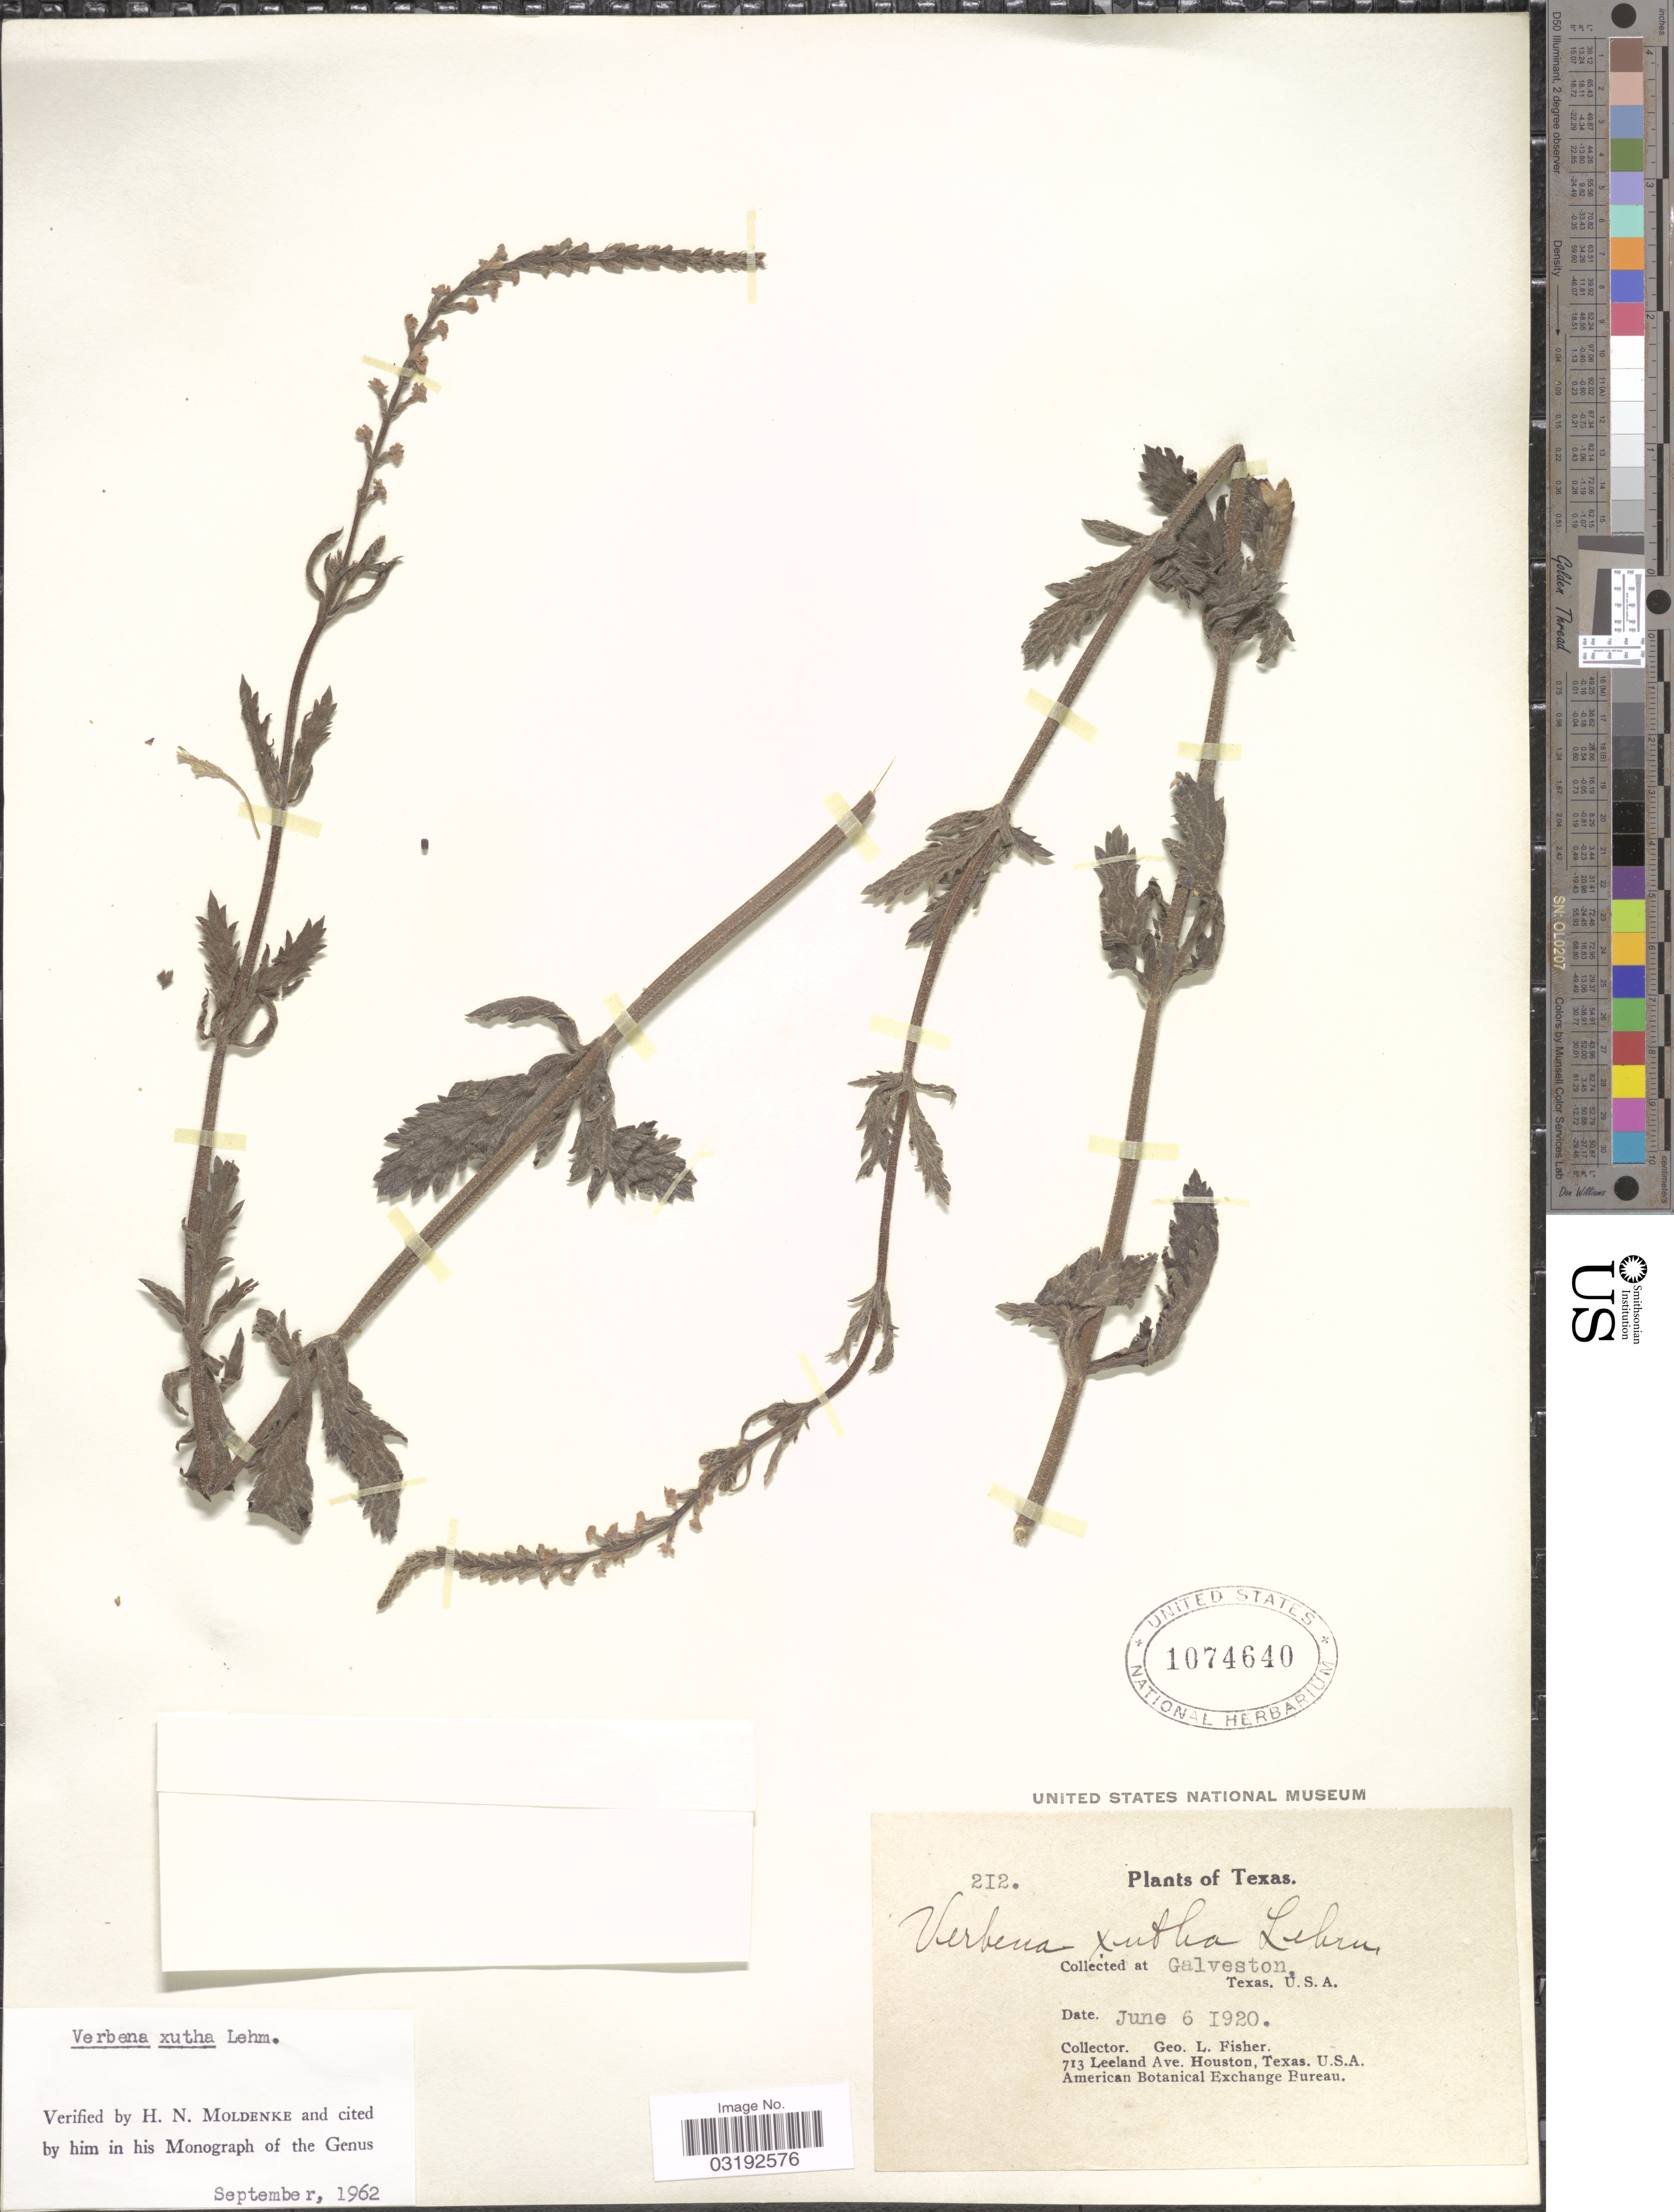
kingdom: Plantae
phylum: Tracheophyta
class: Magnoliopsida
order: Lamiales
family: Verbenaceae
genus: Verbena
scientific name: Verbena xutha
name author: Lehm.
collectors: G. L. Fisher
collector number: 212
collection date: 1920-06-06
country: United States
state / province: Texas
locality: Galveston.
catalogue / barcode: US 1074640